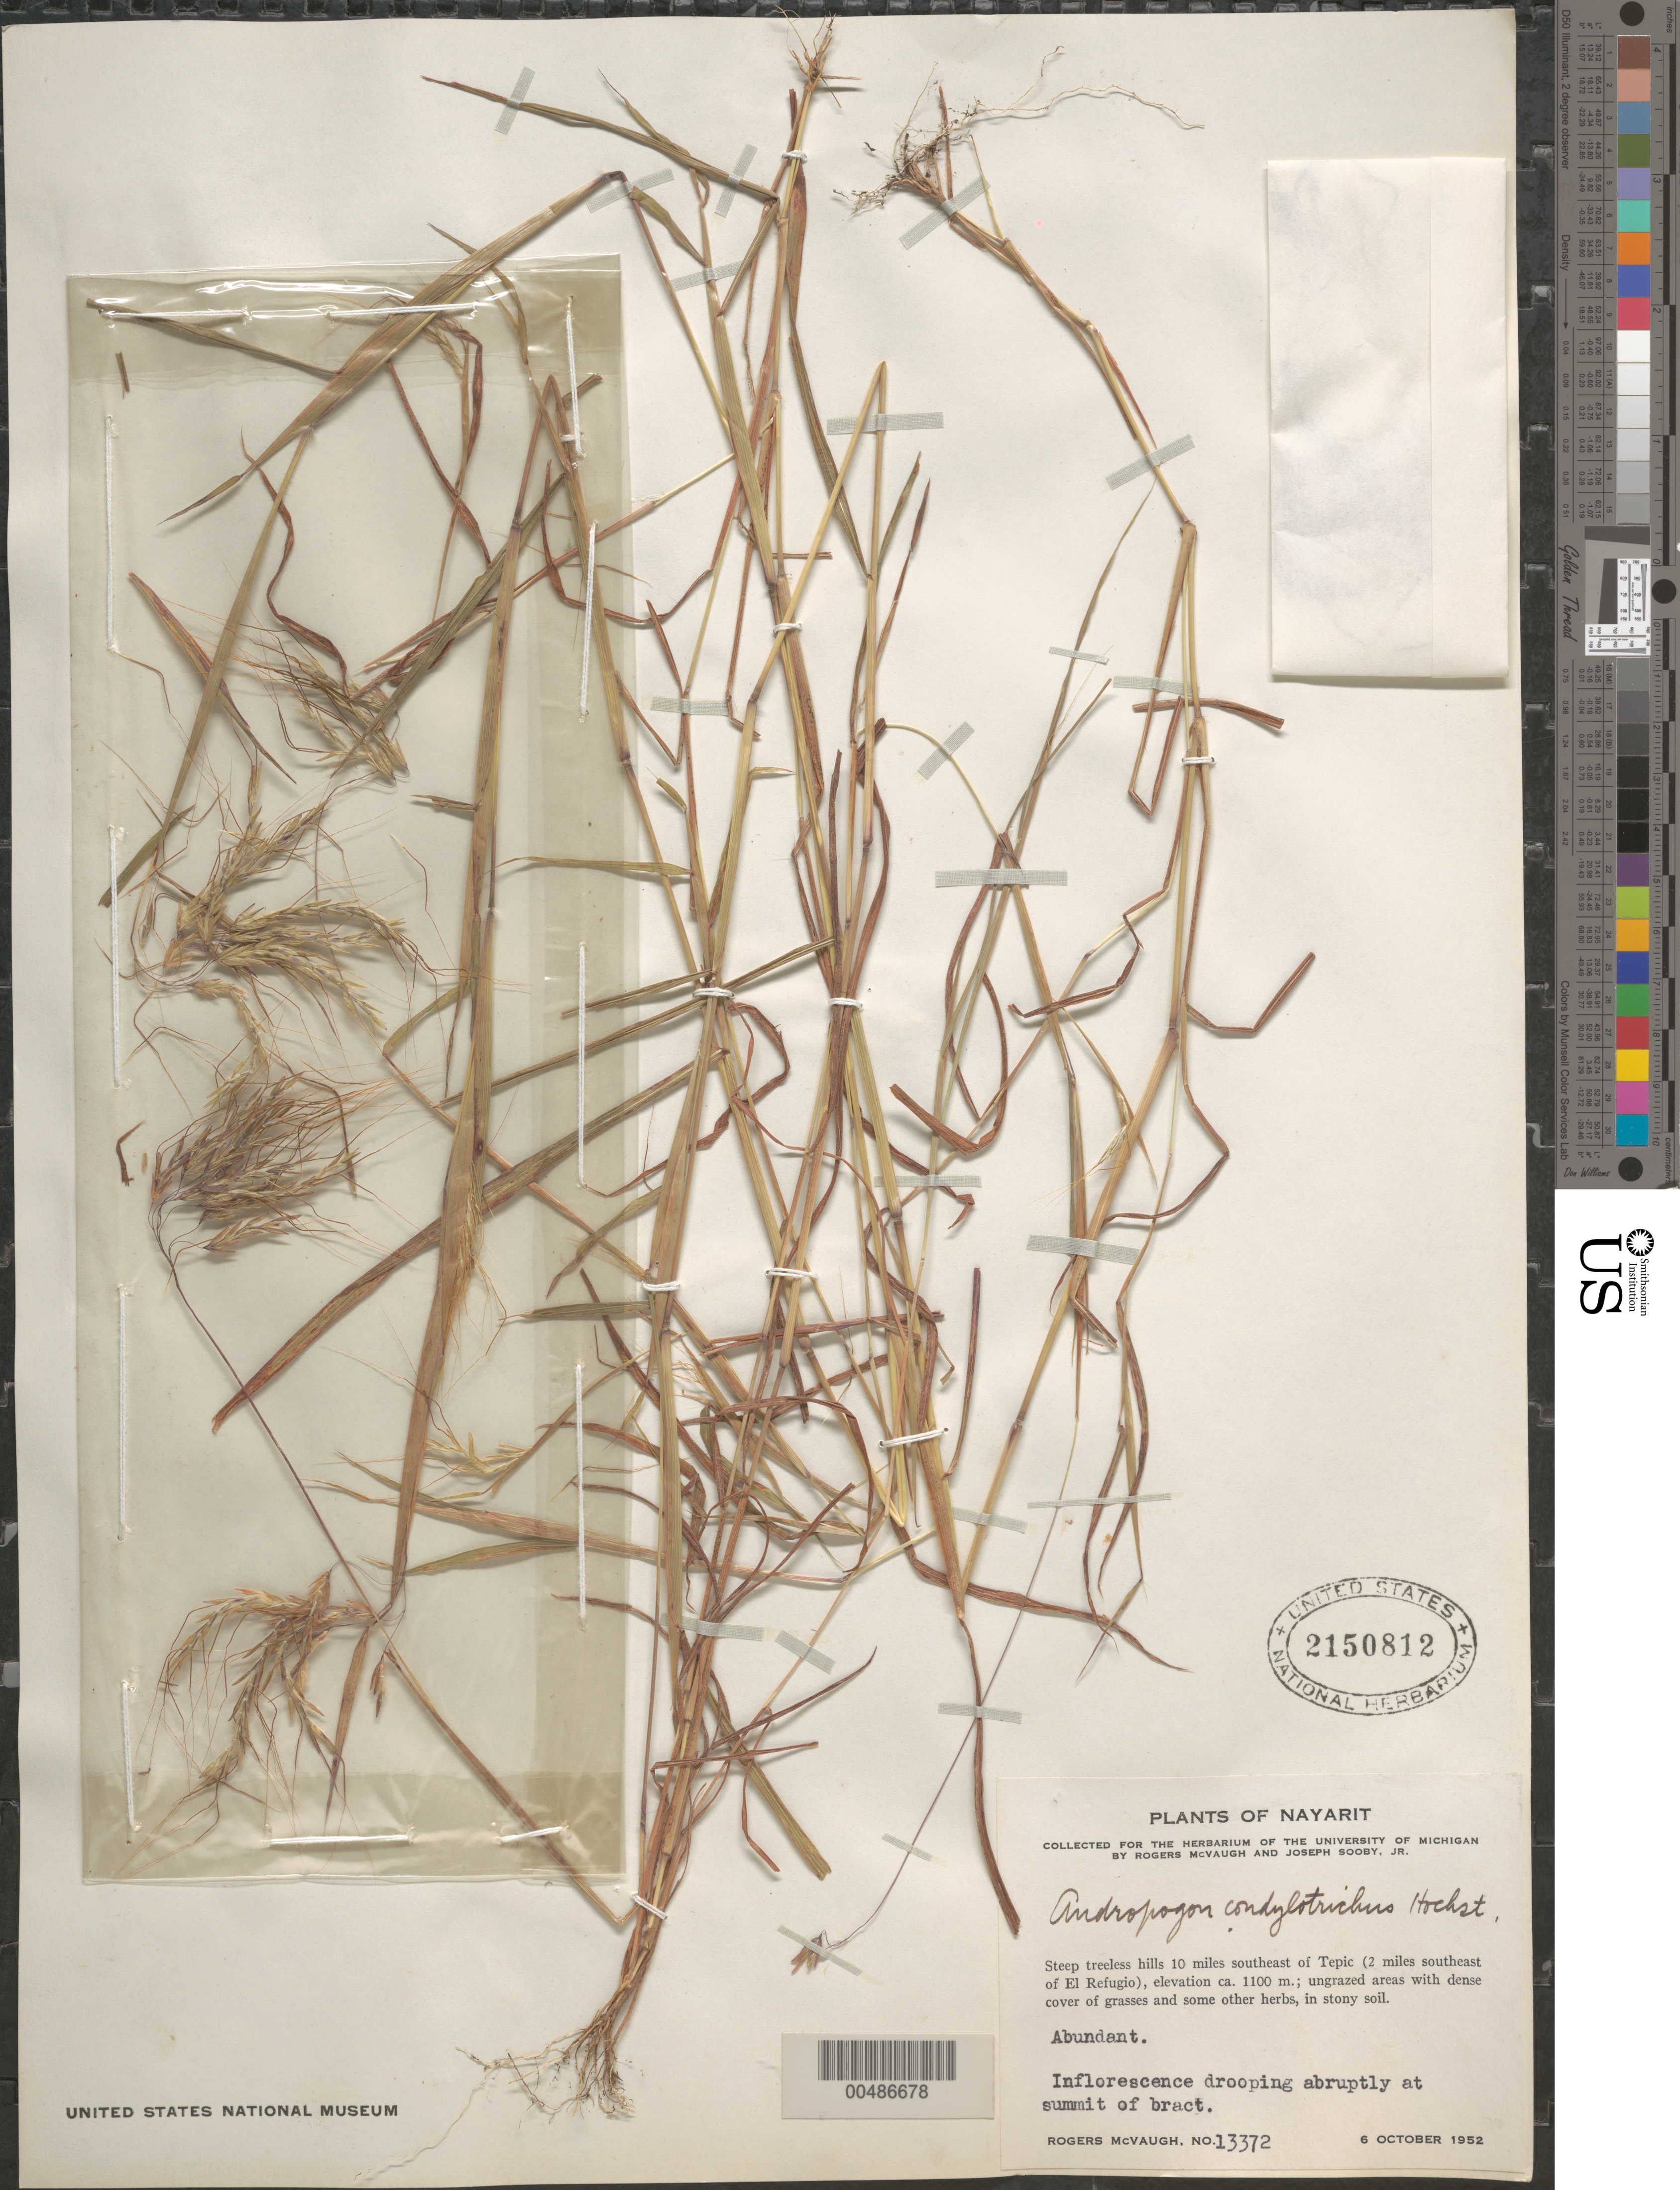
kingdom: Plantae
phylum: Tracheophyta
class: Liliopsida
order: Poales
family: Poaceae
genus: Euclasta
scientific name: Euclasta condylotricha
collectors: R. McVaugh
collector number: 13372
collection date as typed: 6 Oct 1952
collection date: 1952-10-06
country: Mexico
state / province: Nayarit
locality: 10 mi SE of Tepic (2 mi SE of El Refugio)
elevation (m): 1100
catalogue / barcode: US 2150812